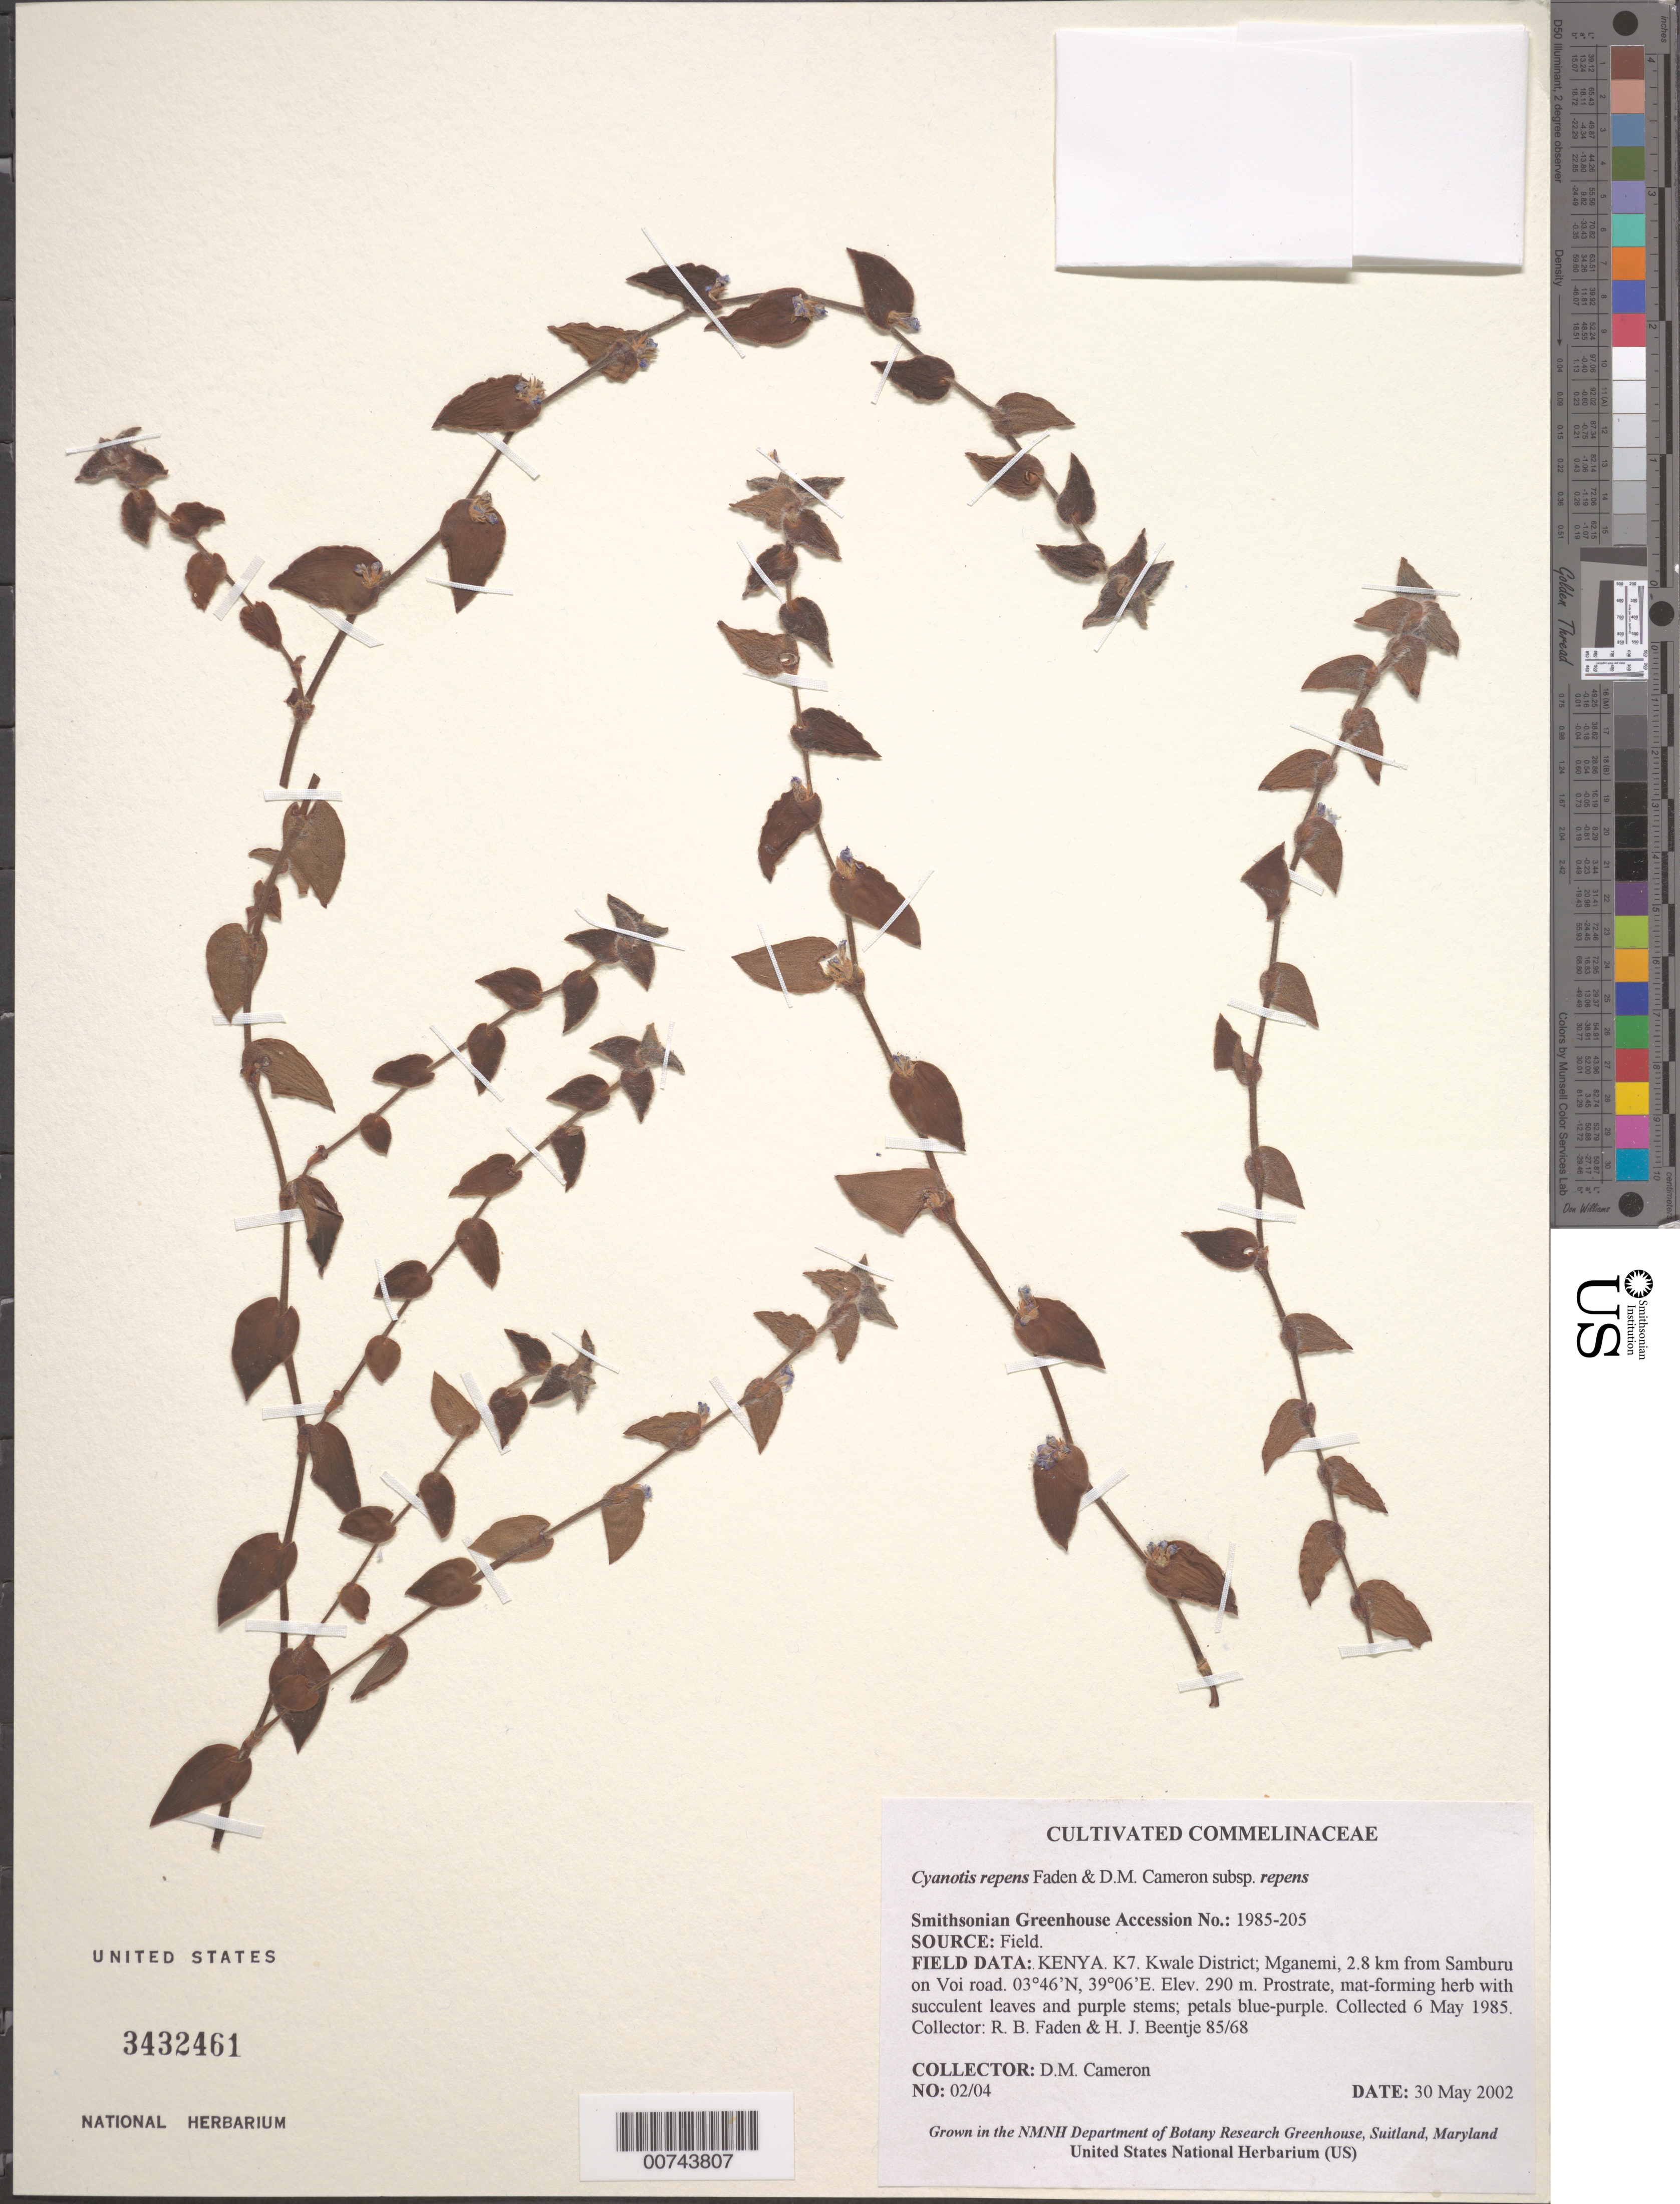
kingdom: Plantae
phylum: Tracheophyta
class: Liliopsida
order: Commelinales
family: Commelinaceae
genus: Cyanotis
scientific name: Cyanotis repens subsp. repens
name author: Faden & D.M. Cameron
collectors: D. Cameron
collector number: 02/04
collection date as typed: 30 May 2002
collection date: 2002-05-30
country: United States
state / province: Maryland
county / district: Prince George's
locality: Smithsonian Greenhouse.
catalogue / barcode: US 3432461